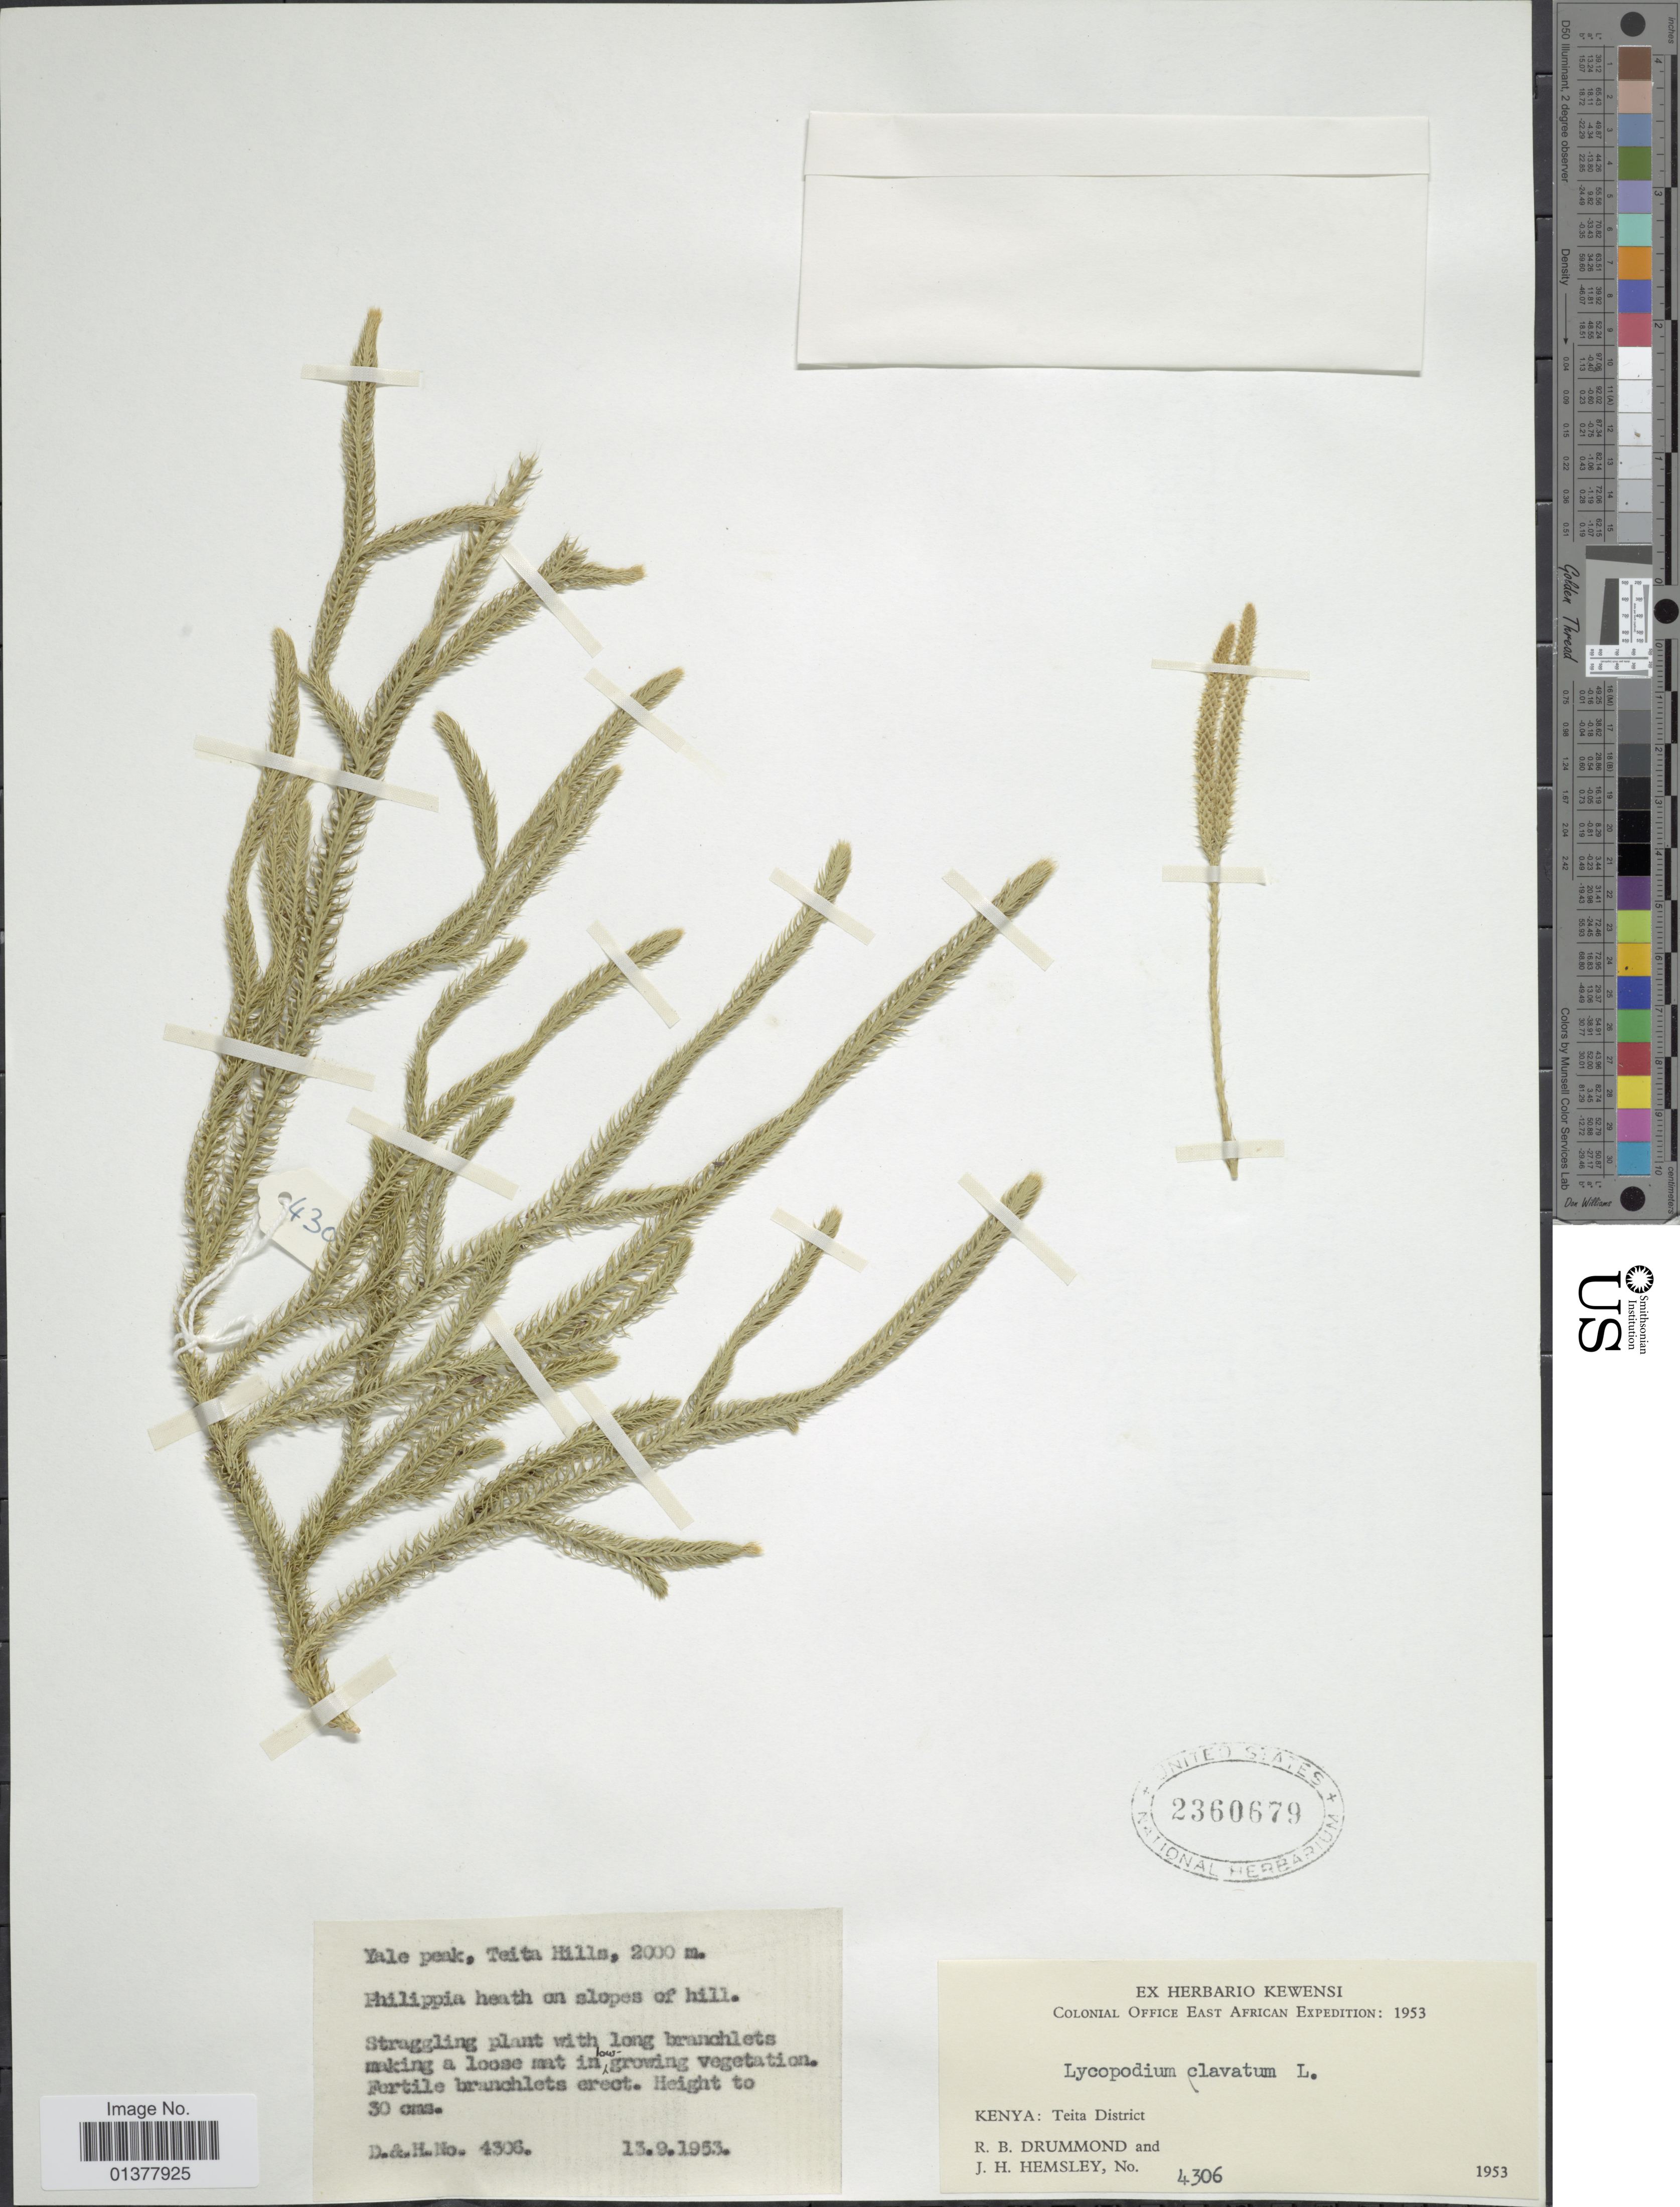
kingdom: Plantae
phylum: Tracheophyta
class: Lycopodiopsida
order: Lycopodiales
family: Lycopodiaceae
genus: Lycopodium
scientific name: Lycopodium clavatum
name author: L.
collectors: R. Drummond & J. H. Hemsley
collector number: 4306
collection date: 1953-09-13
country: Kenya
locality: Teita District, Yale peak, Teita Hills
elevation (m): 2000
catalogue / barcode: US 2360679